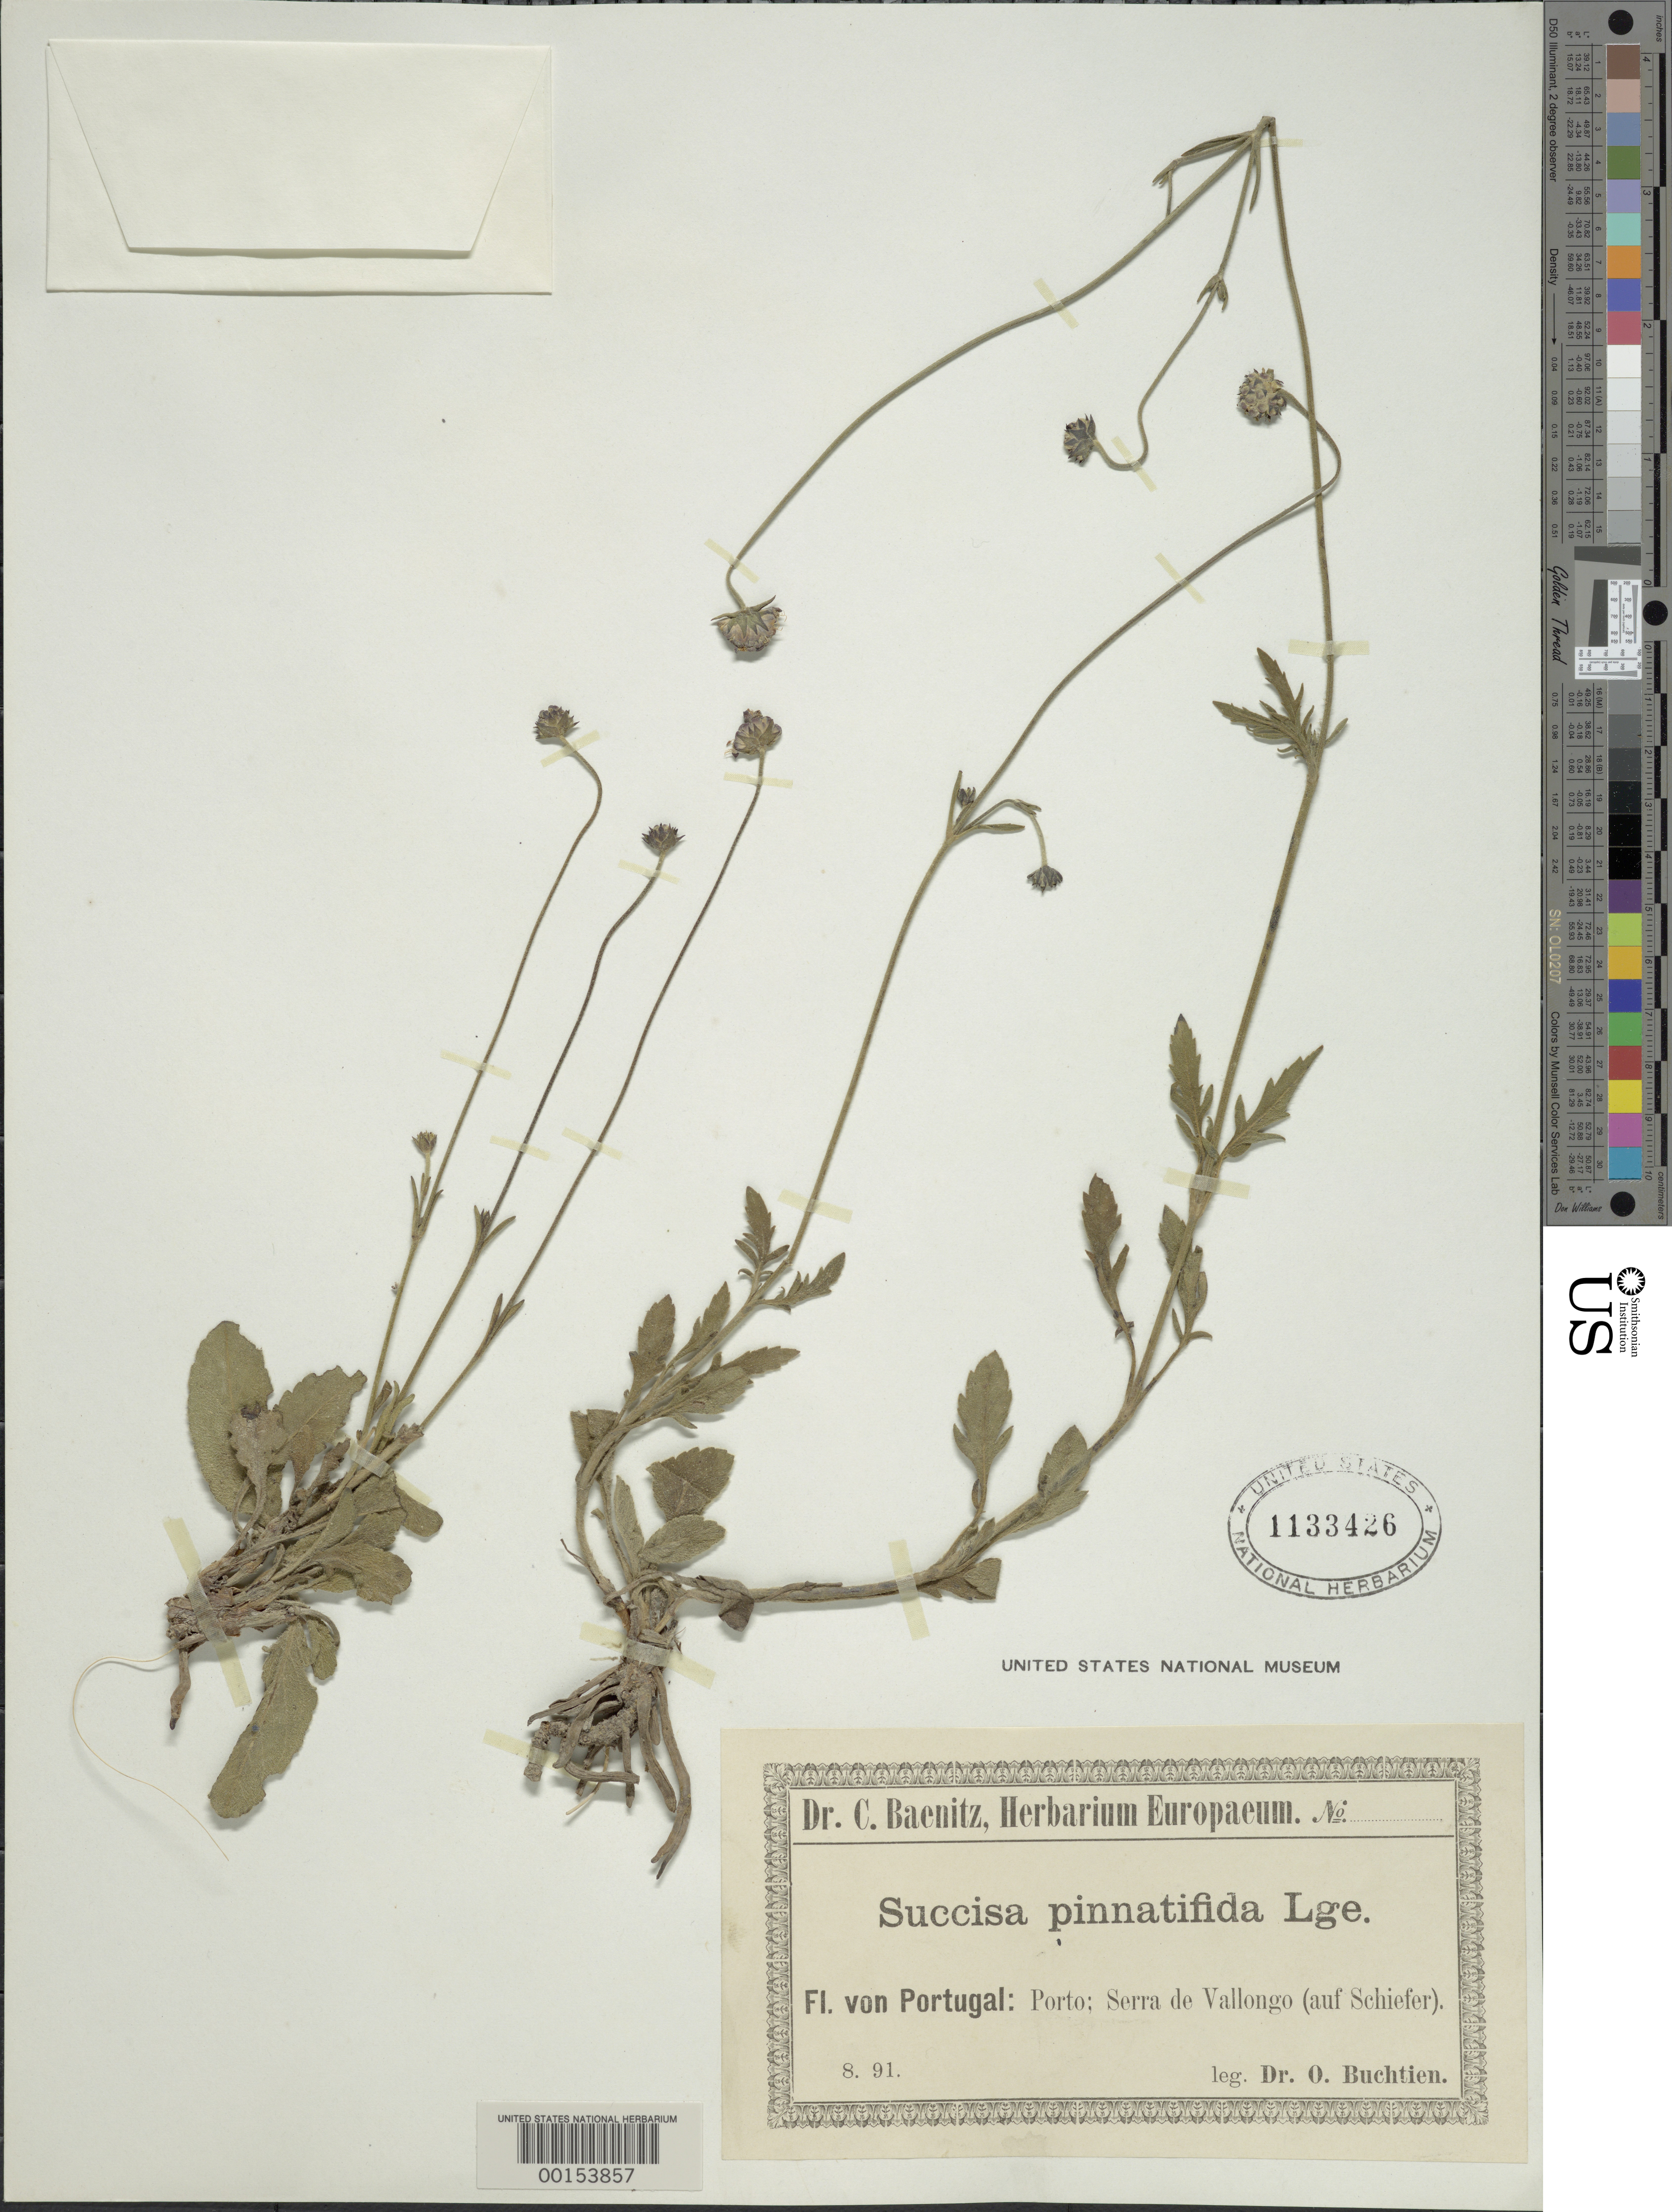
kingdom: Plantae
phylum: Tracheophyta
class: Magnoliopsida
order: Dipsacales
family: Caprifoliaceae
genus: Succisa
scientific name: Succisa pinnatifida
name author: Lange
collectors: O. Buchtein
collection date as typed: Aug 1891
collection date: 1891-08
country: Portugal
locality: Porto, Serra de Vallongo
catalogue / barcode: US 1133426